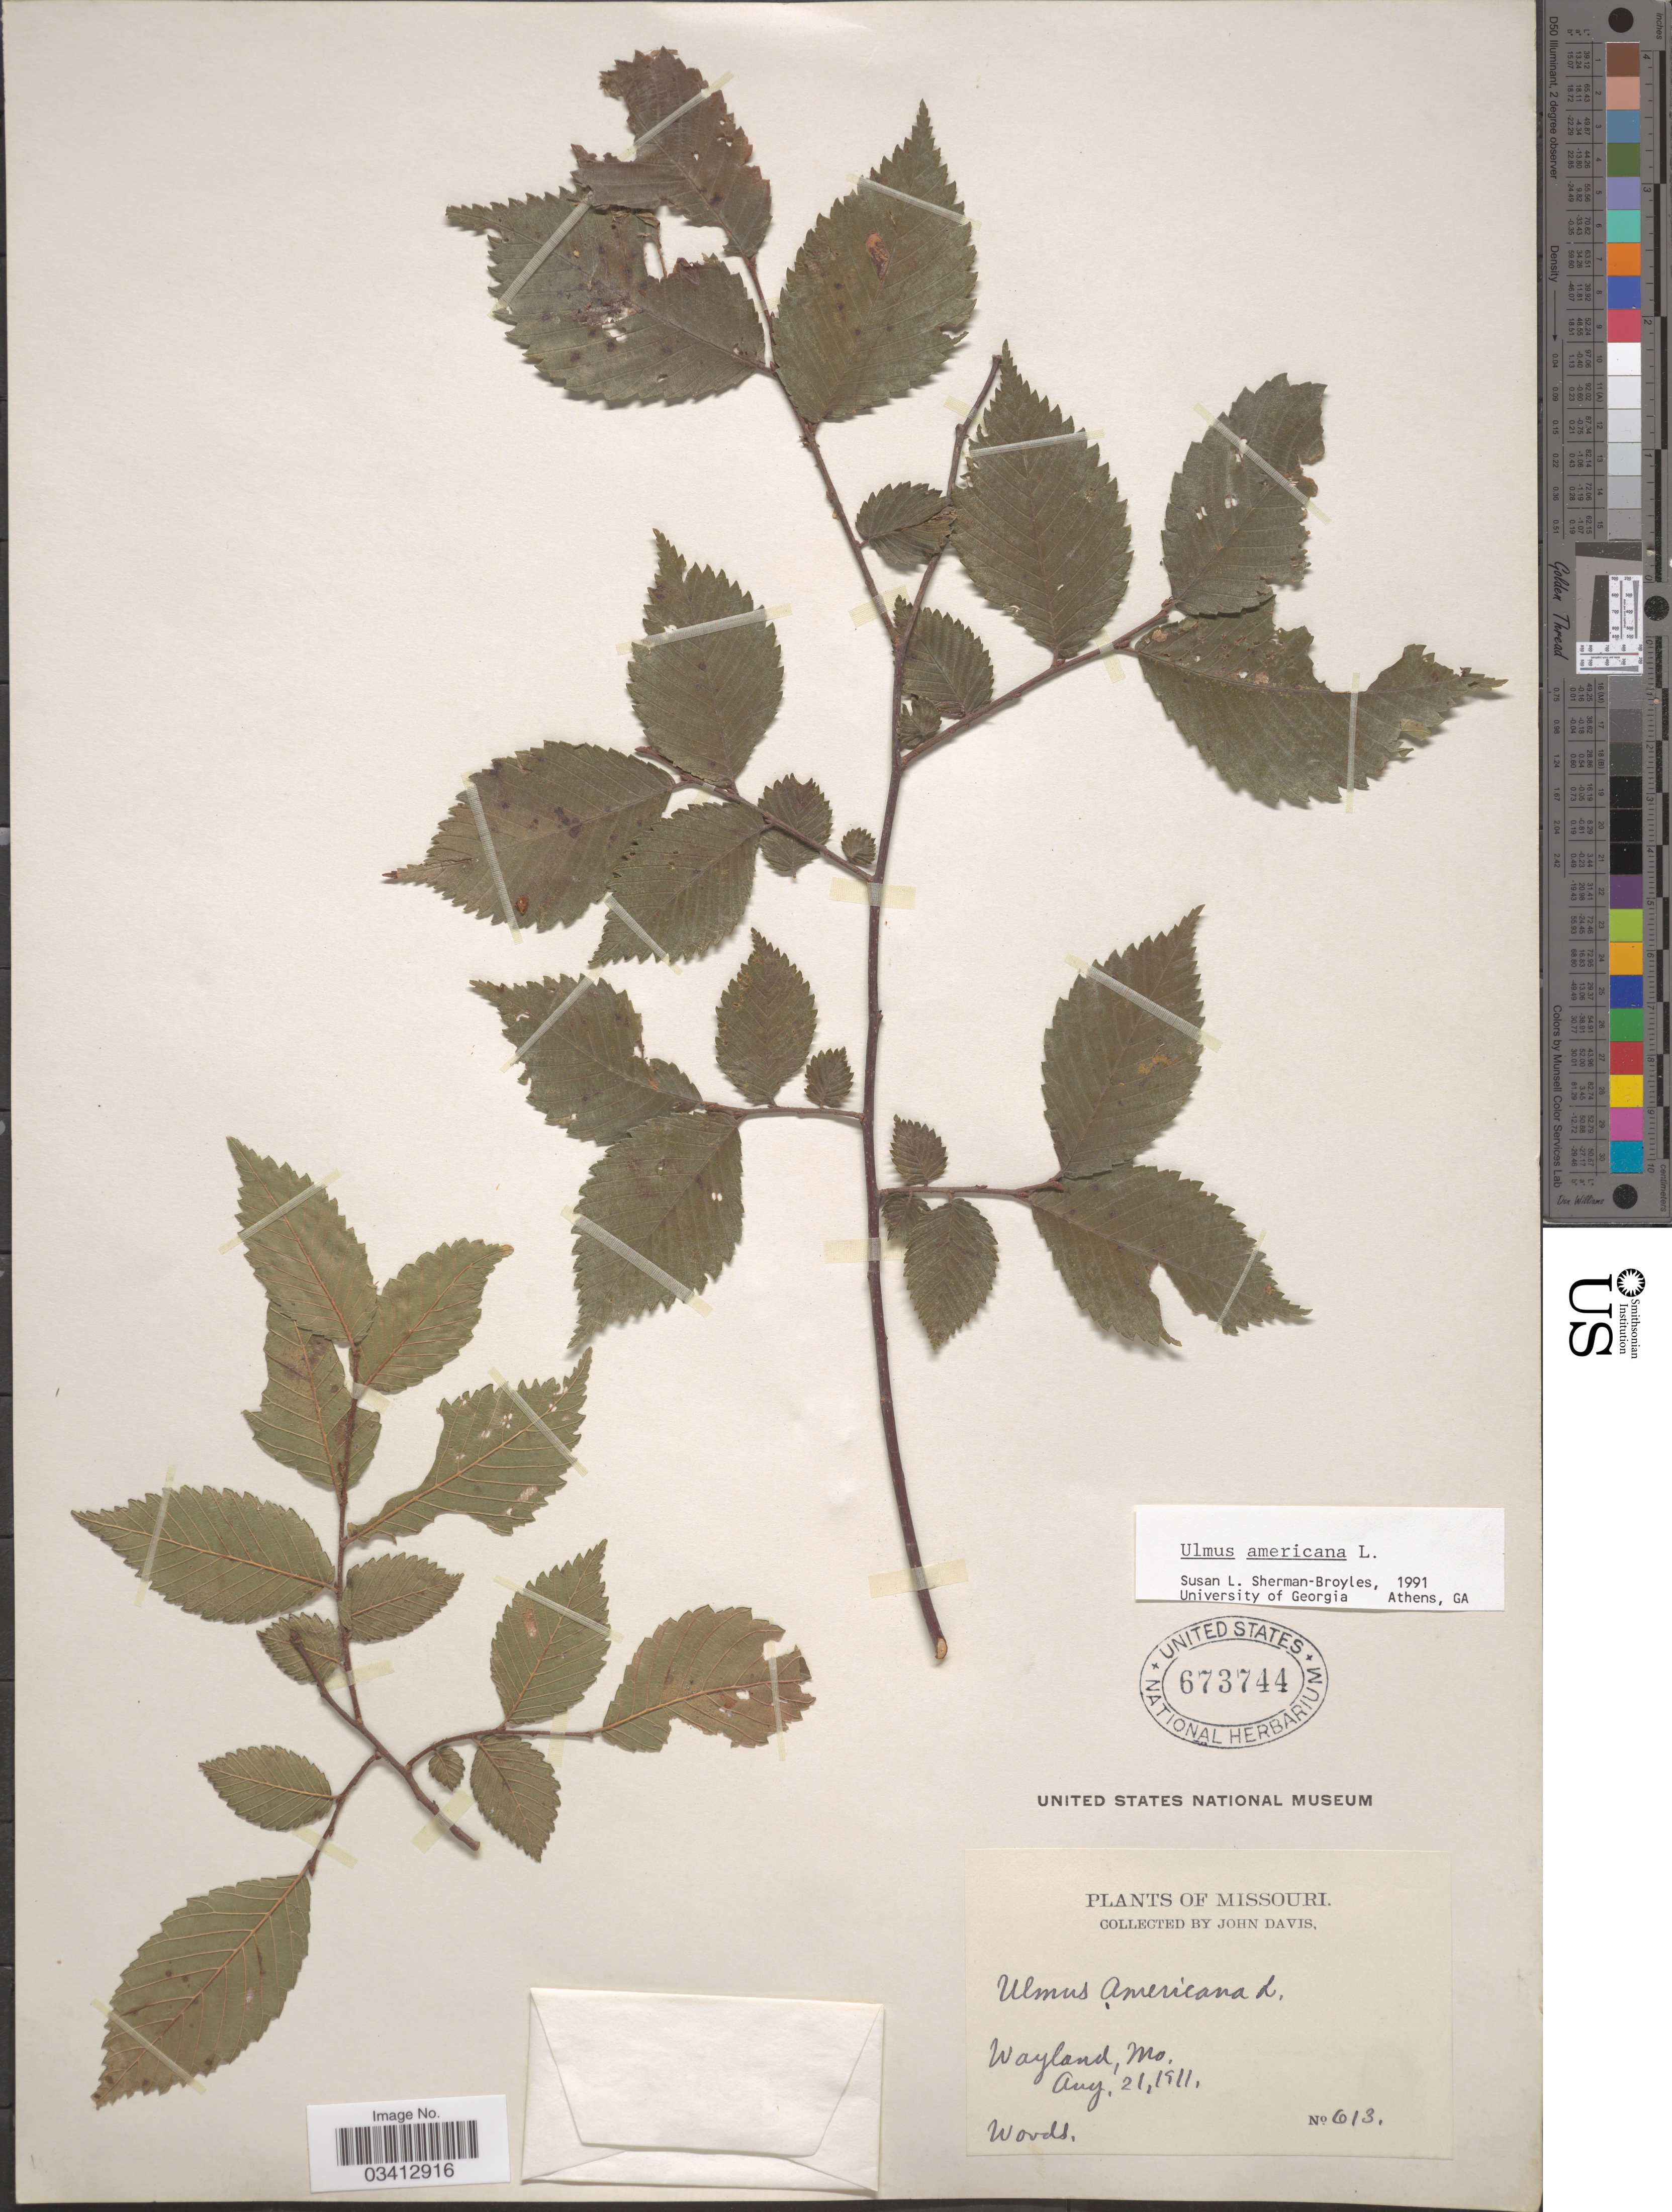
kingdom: Plantae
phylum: Tracheophyta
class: Magnoliopsida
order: Rosales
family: Ulmaceae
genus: Ulmus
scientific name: Ulmus americana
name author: L.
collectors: J. Davis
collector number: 613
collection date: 1911-08-21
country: United States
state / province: Missouri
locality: Wayland.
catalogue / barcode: US 673744